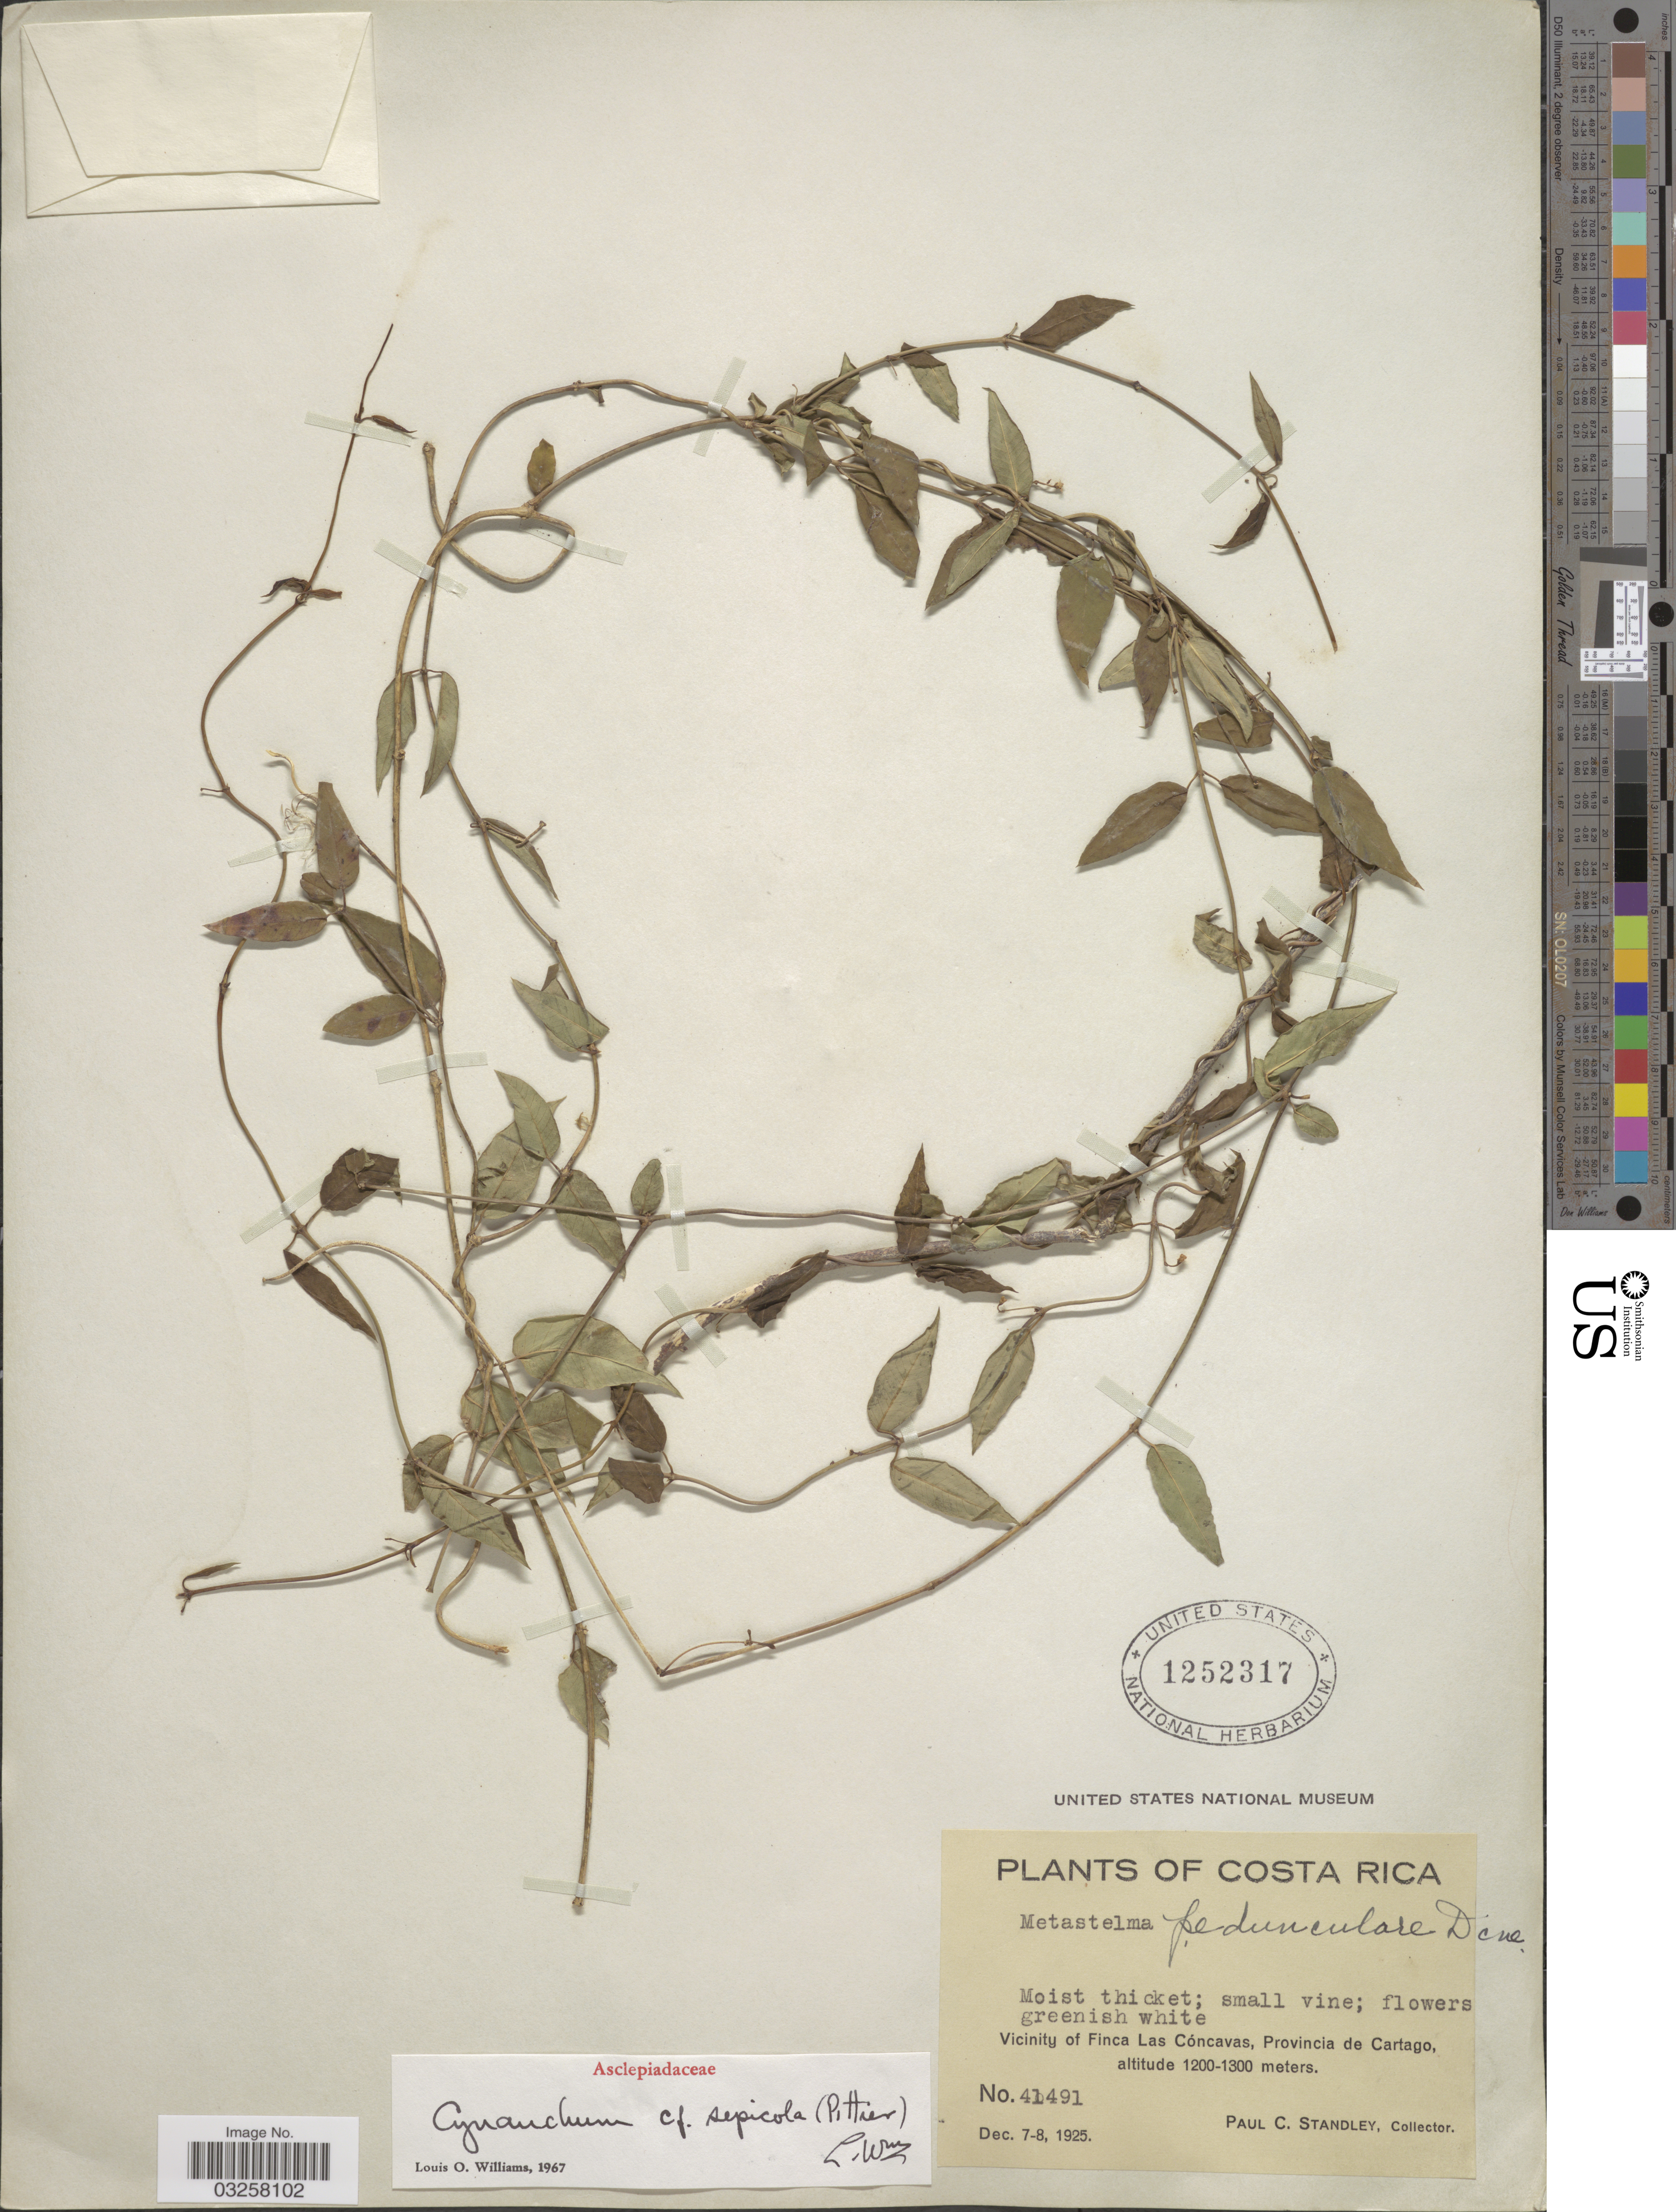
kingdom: Plantae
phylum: Tracheophyta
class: Magnoliopsida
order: Gentianales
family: Apocynaceae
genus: Metastelma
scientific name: Metastelma pedunculare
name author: Decne.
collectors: P. C. Standley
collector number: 41491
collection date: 1925-12-07/1925-12-08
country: Costa Rica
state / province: Cartago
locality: Vicinity of Finca Las Cóncavas.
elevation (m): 1200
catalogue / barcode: US 1252317